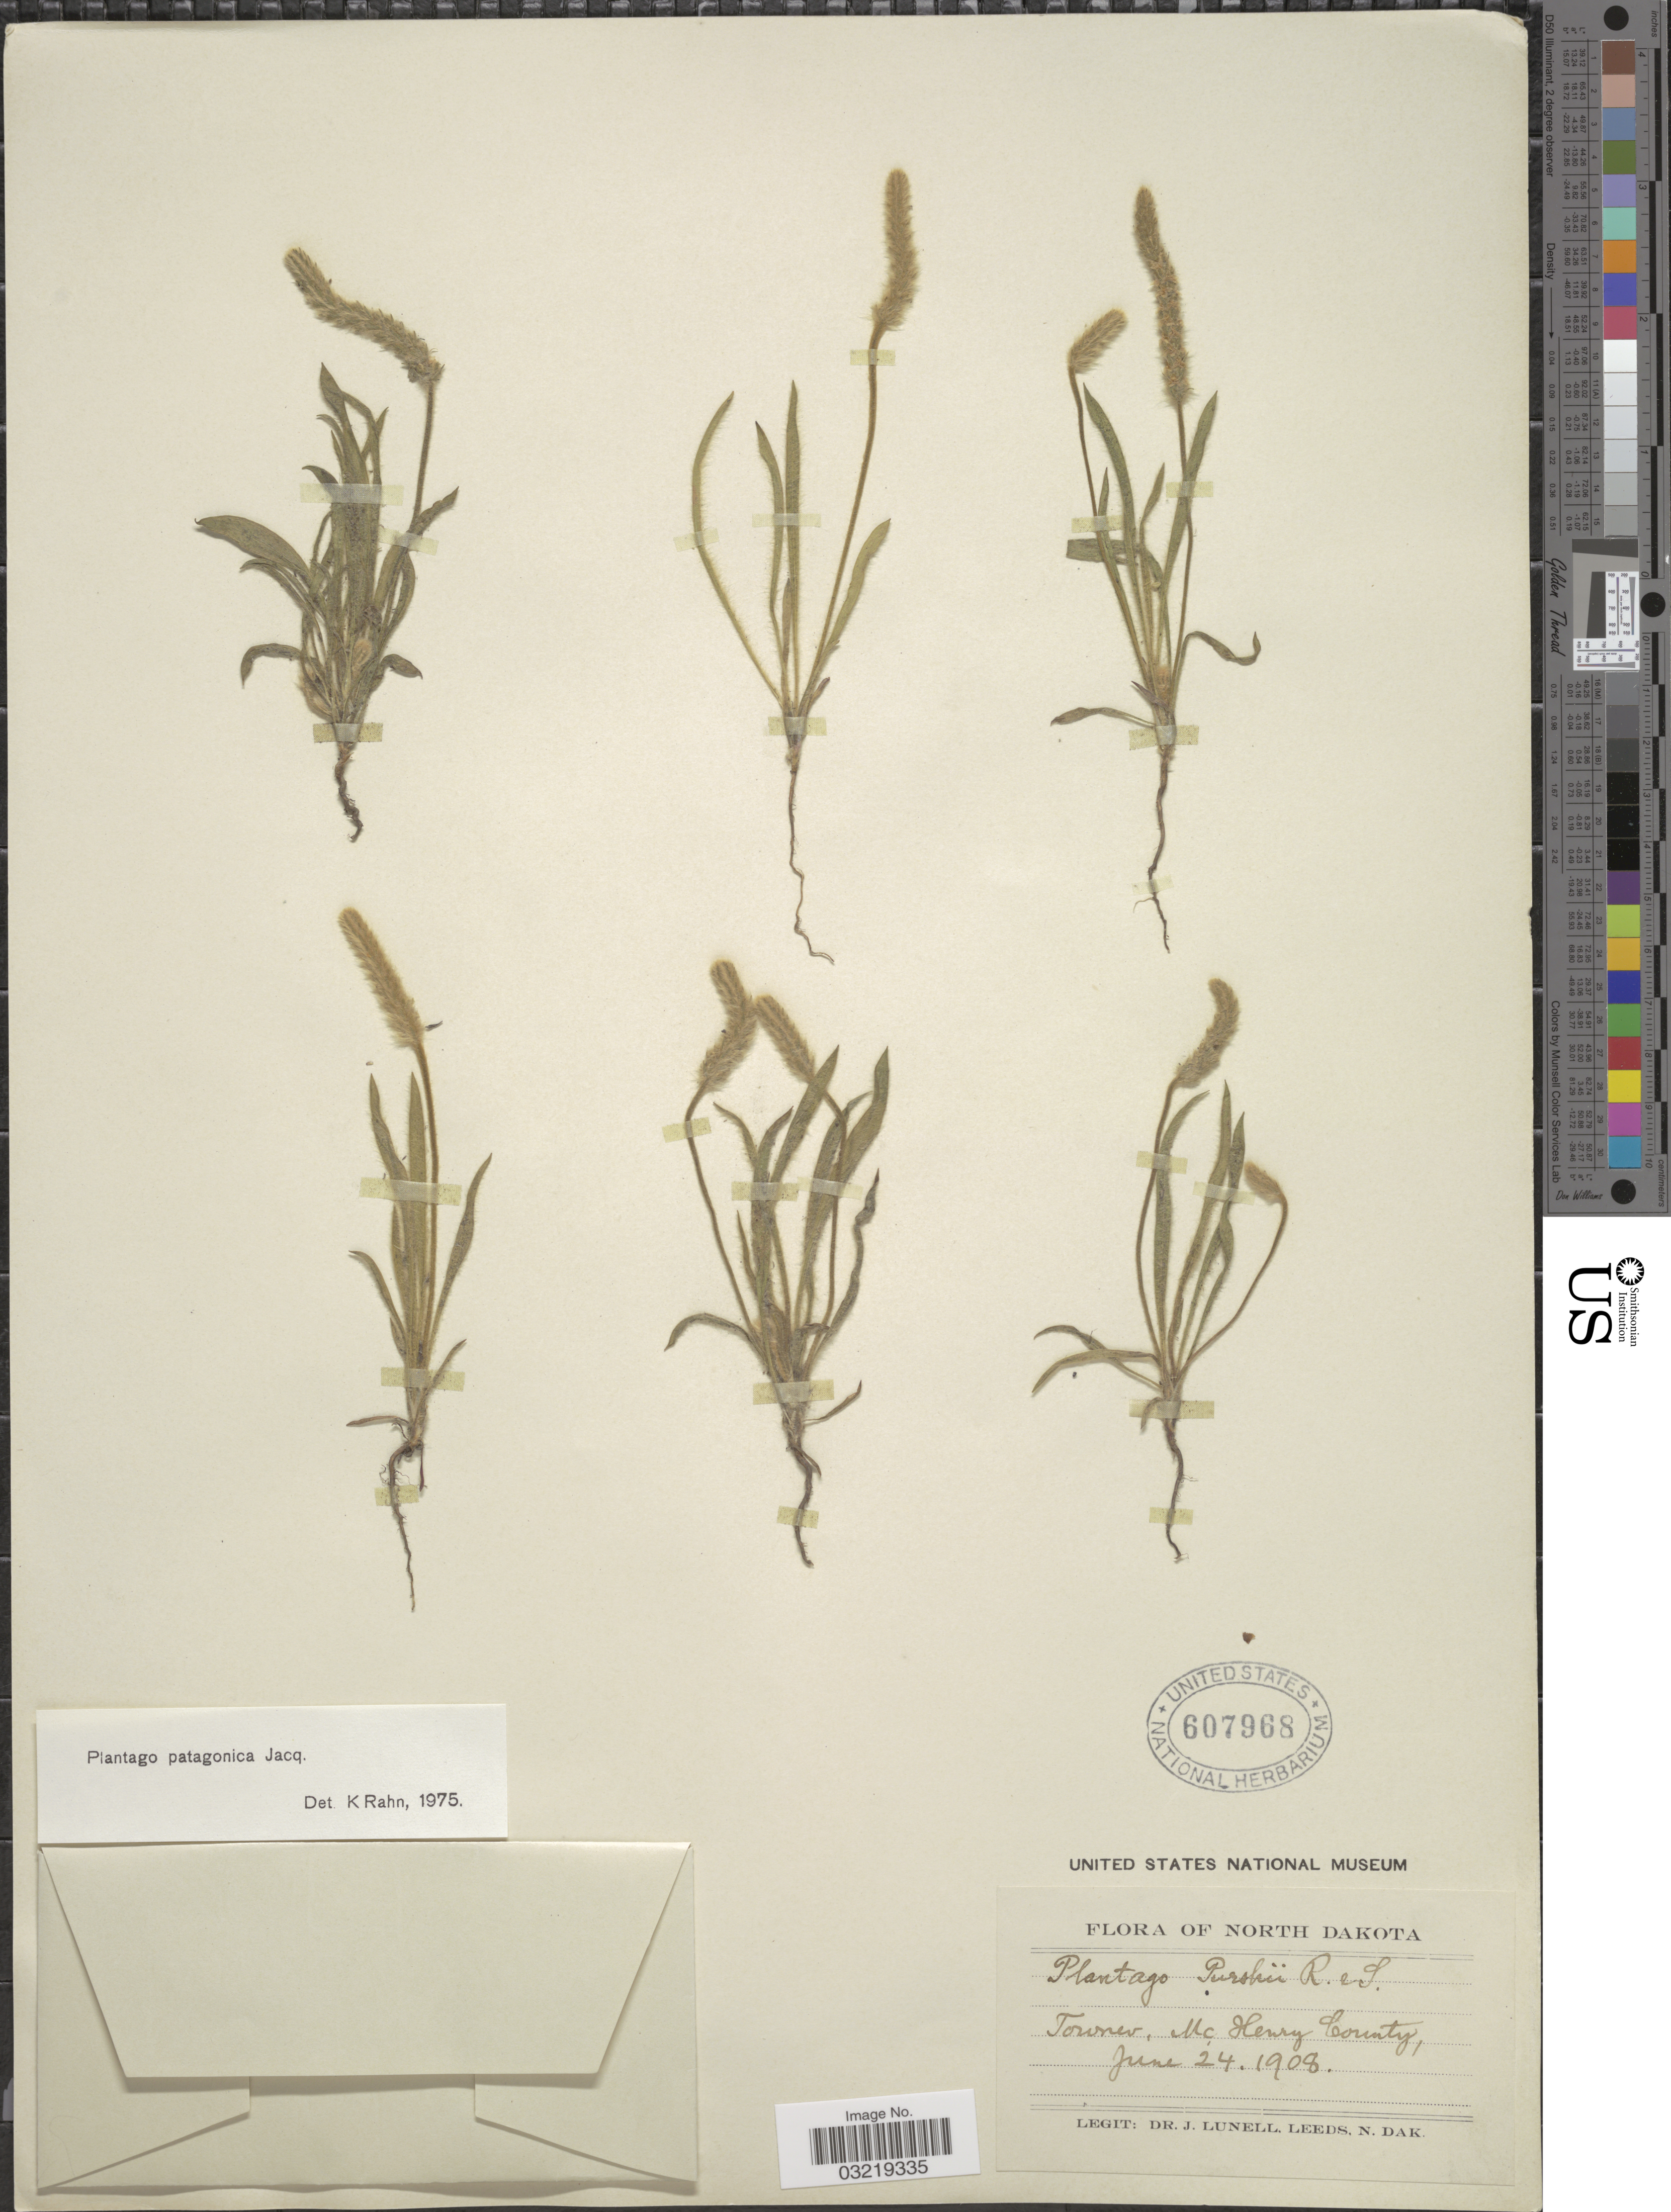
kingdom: Plantae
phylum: Tracheophyta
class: Magnoliopsida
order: Lamiales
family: Plantaginaceae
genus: Plantago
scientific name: Plantago patagonica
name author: Jacq.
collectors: J. Lunell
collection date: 1908-06-24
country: United States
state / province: North Dakota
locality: Towner, Mc Henry County.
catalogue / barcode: US 607968